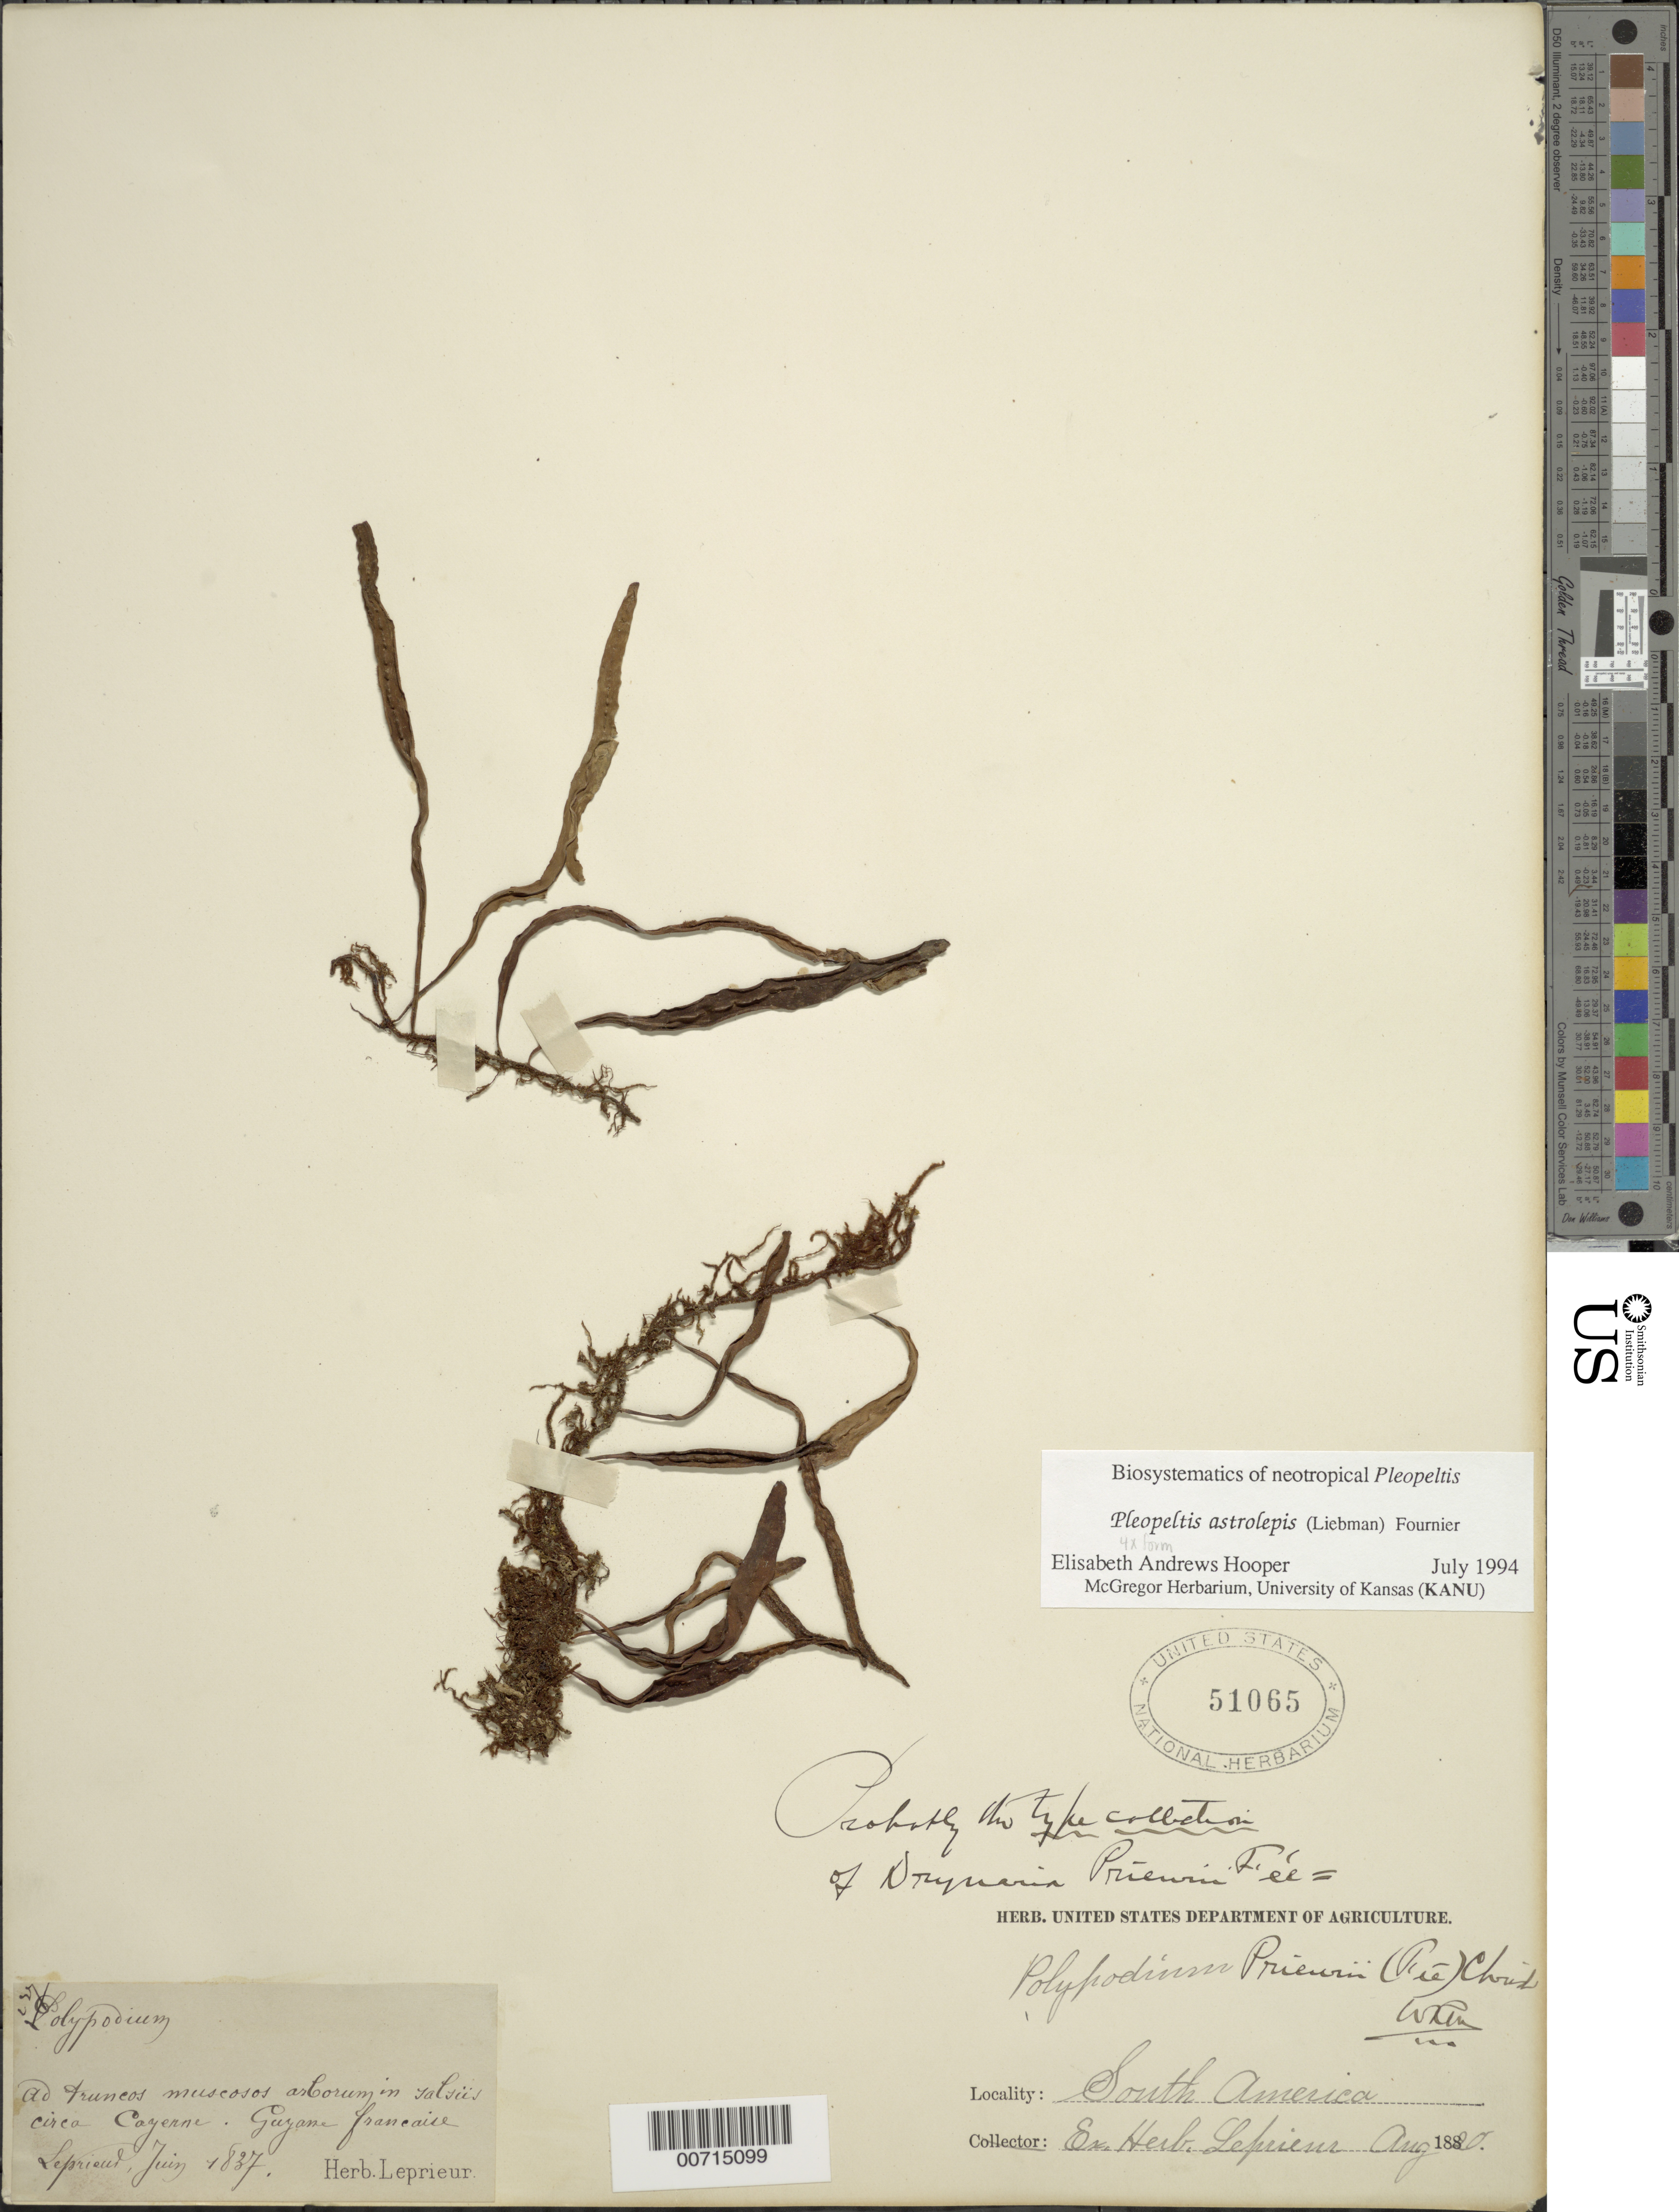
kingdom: Plantae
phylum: Tracheophyta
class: Polypodiopsida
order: Polypodiales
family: Polypodiaceae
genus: Pleopeltis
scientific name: Pleopeltis astrolepis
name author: (Liebm.) E. Fourn.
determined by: Hooper, E. A.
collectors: F. M. R. Leprieur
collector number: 227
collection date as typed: June 1837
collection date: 1837-06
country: French Guiana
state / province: Cayenne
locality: Cayenne, vic.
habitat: Ad truncos muscosos arborum in salsiis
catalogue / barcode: US 51065